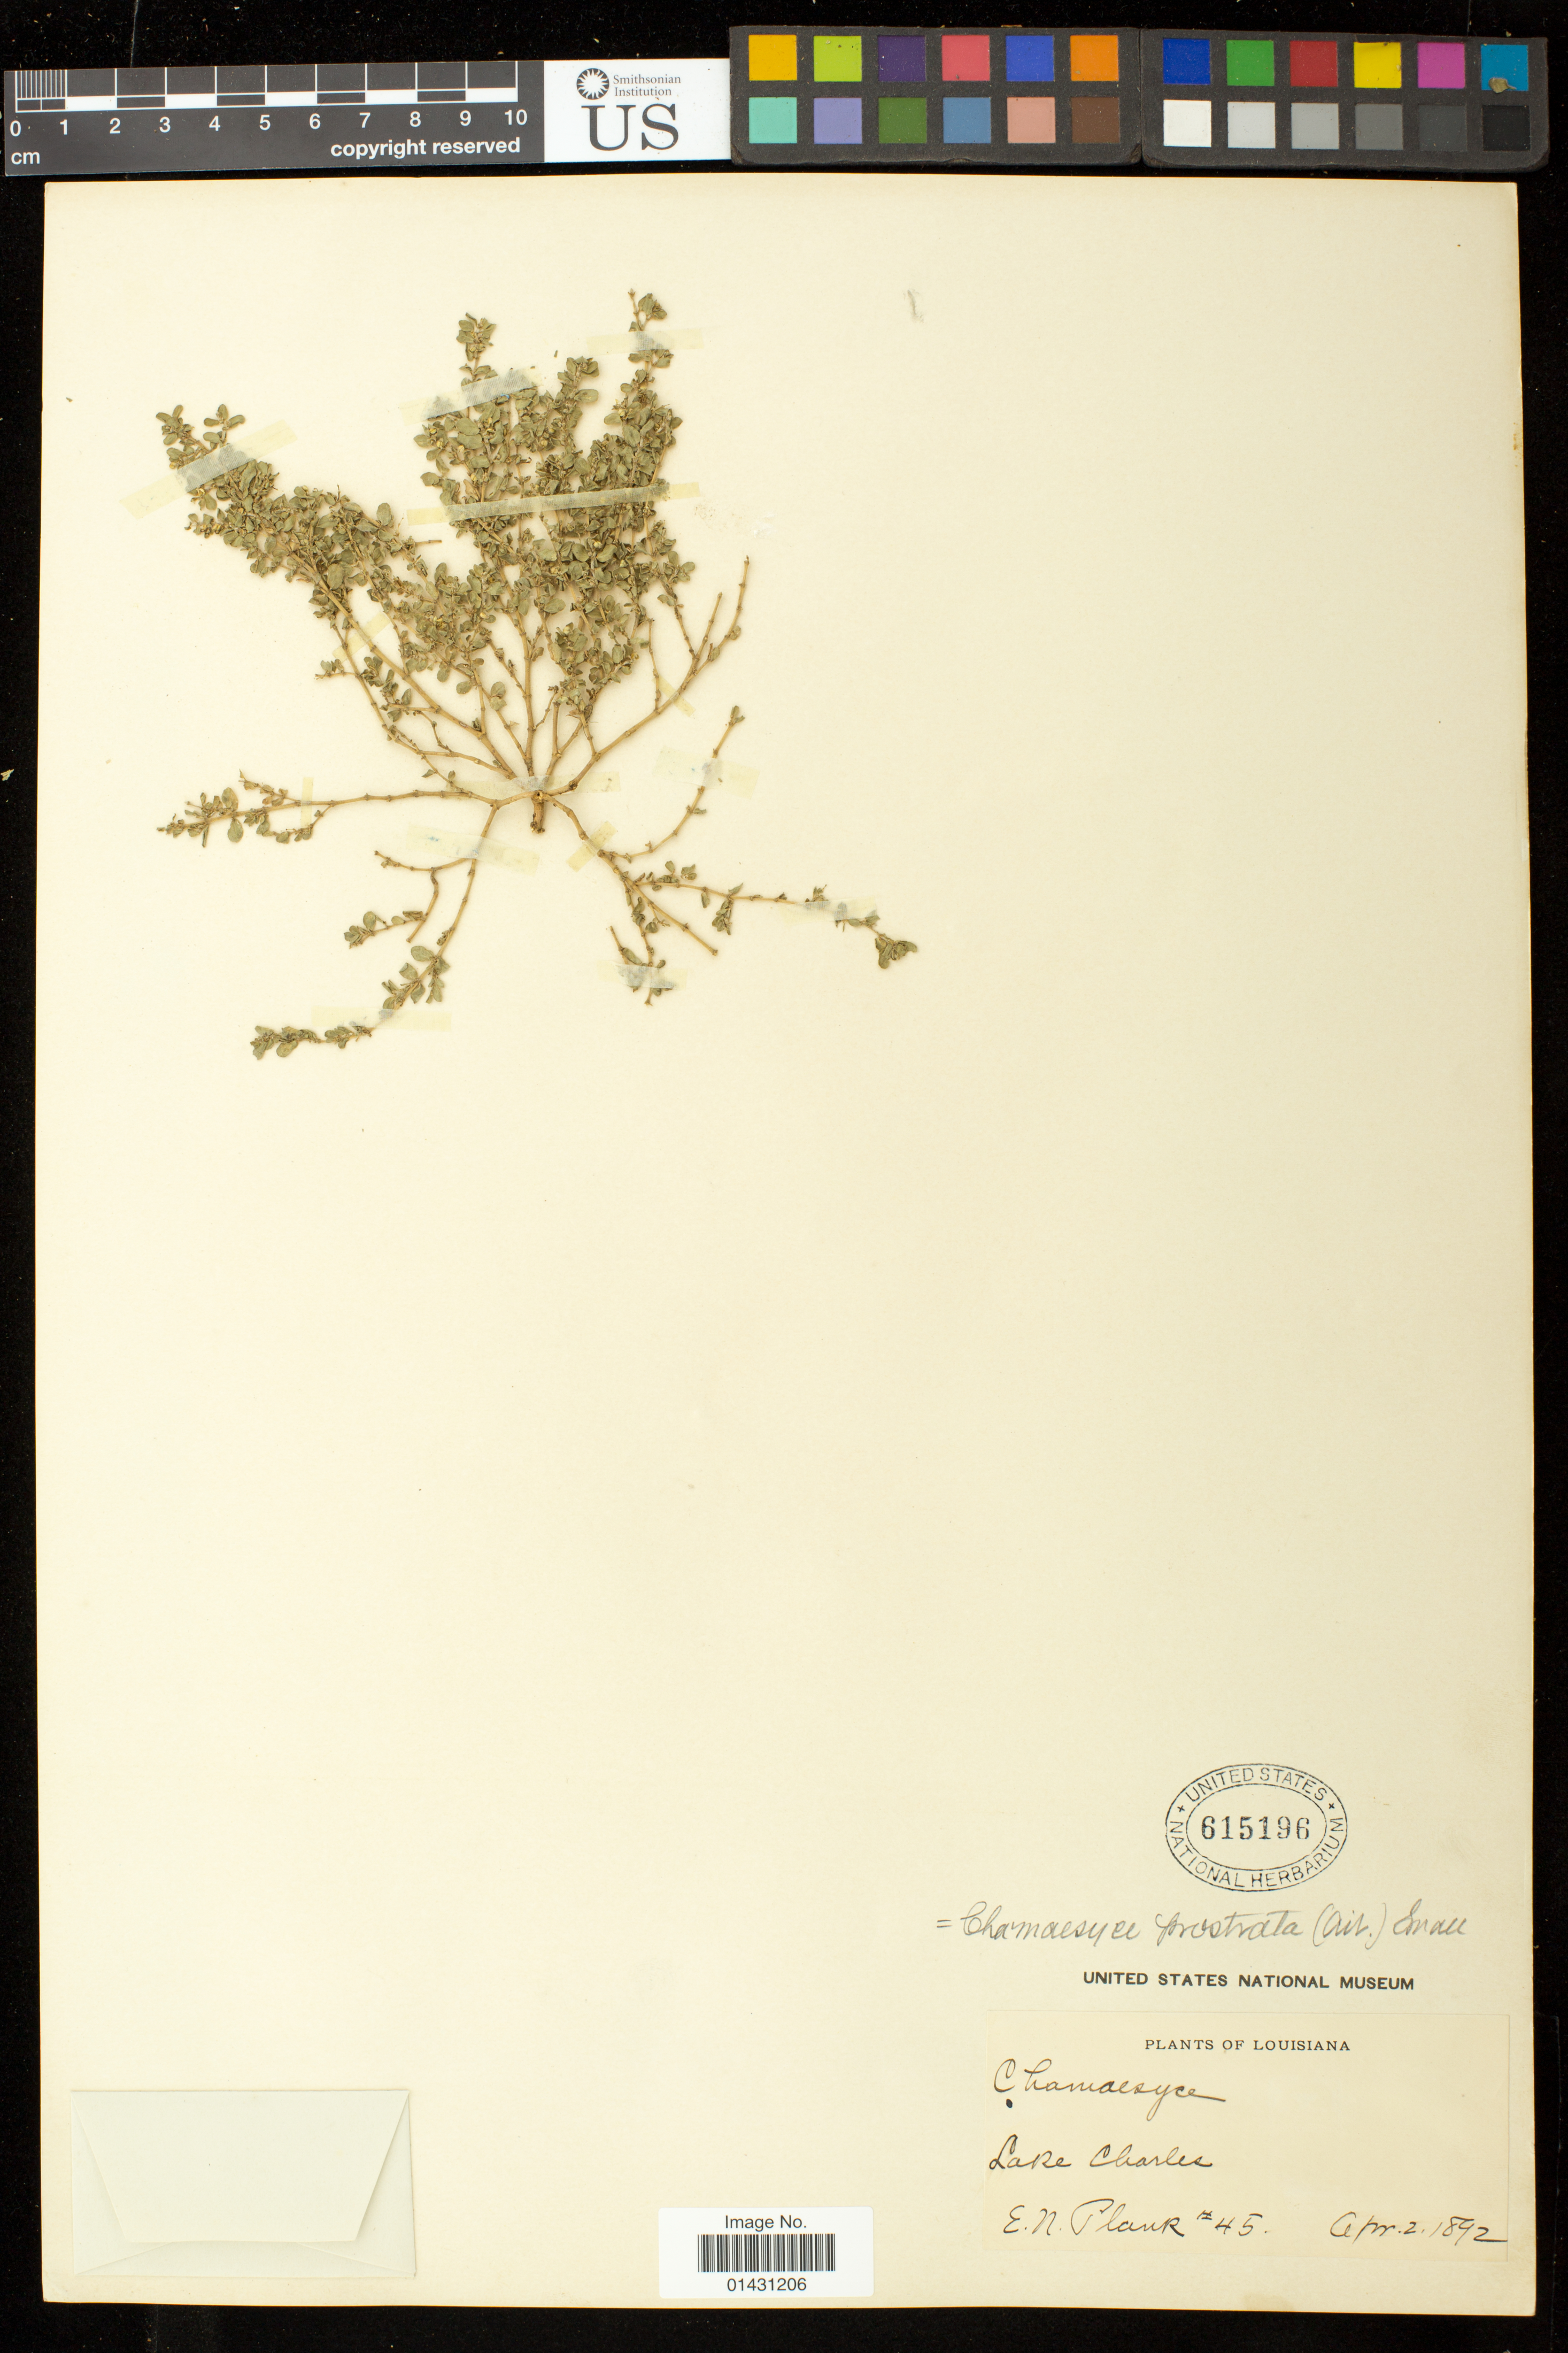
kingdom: Plantae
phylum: Tracheophyta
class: Magnoliopsida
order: Malpighiales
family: Euphorbiaceae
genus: Euphorbia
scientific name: Euphorbia prostrata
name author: Aiton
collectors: E. Plank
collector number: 45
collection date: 1892-04-02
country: United States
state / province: Louisiana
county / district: Calcasieu Parish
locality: Lake Charles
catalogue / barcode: US 615196